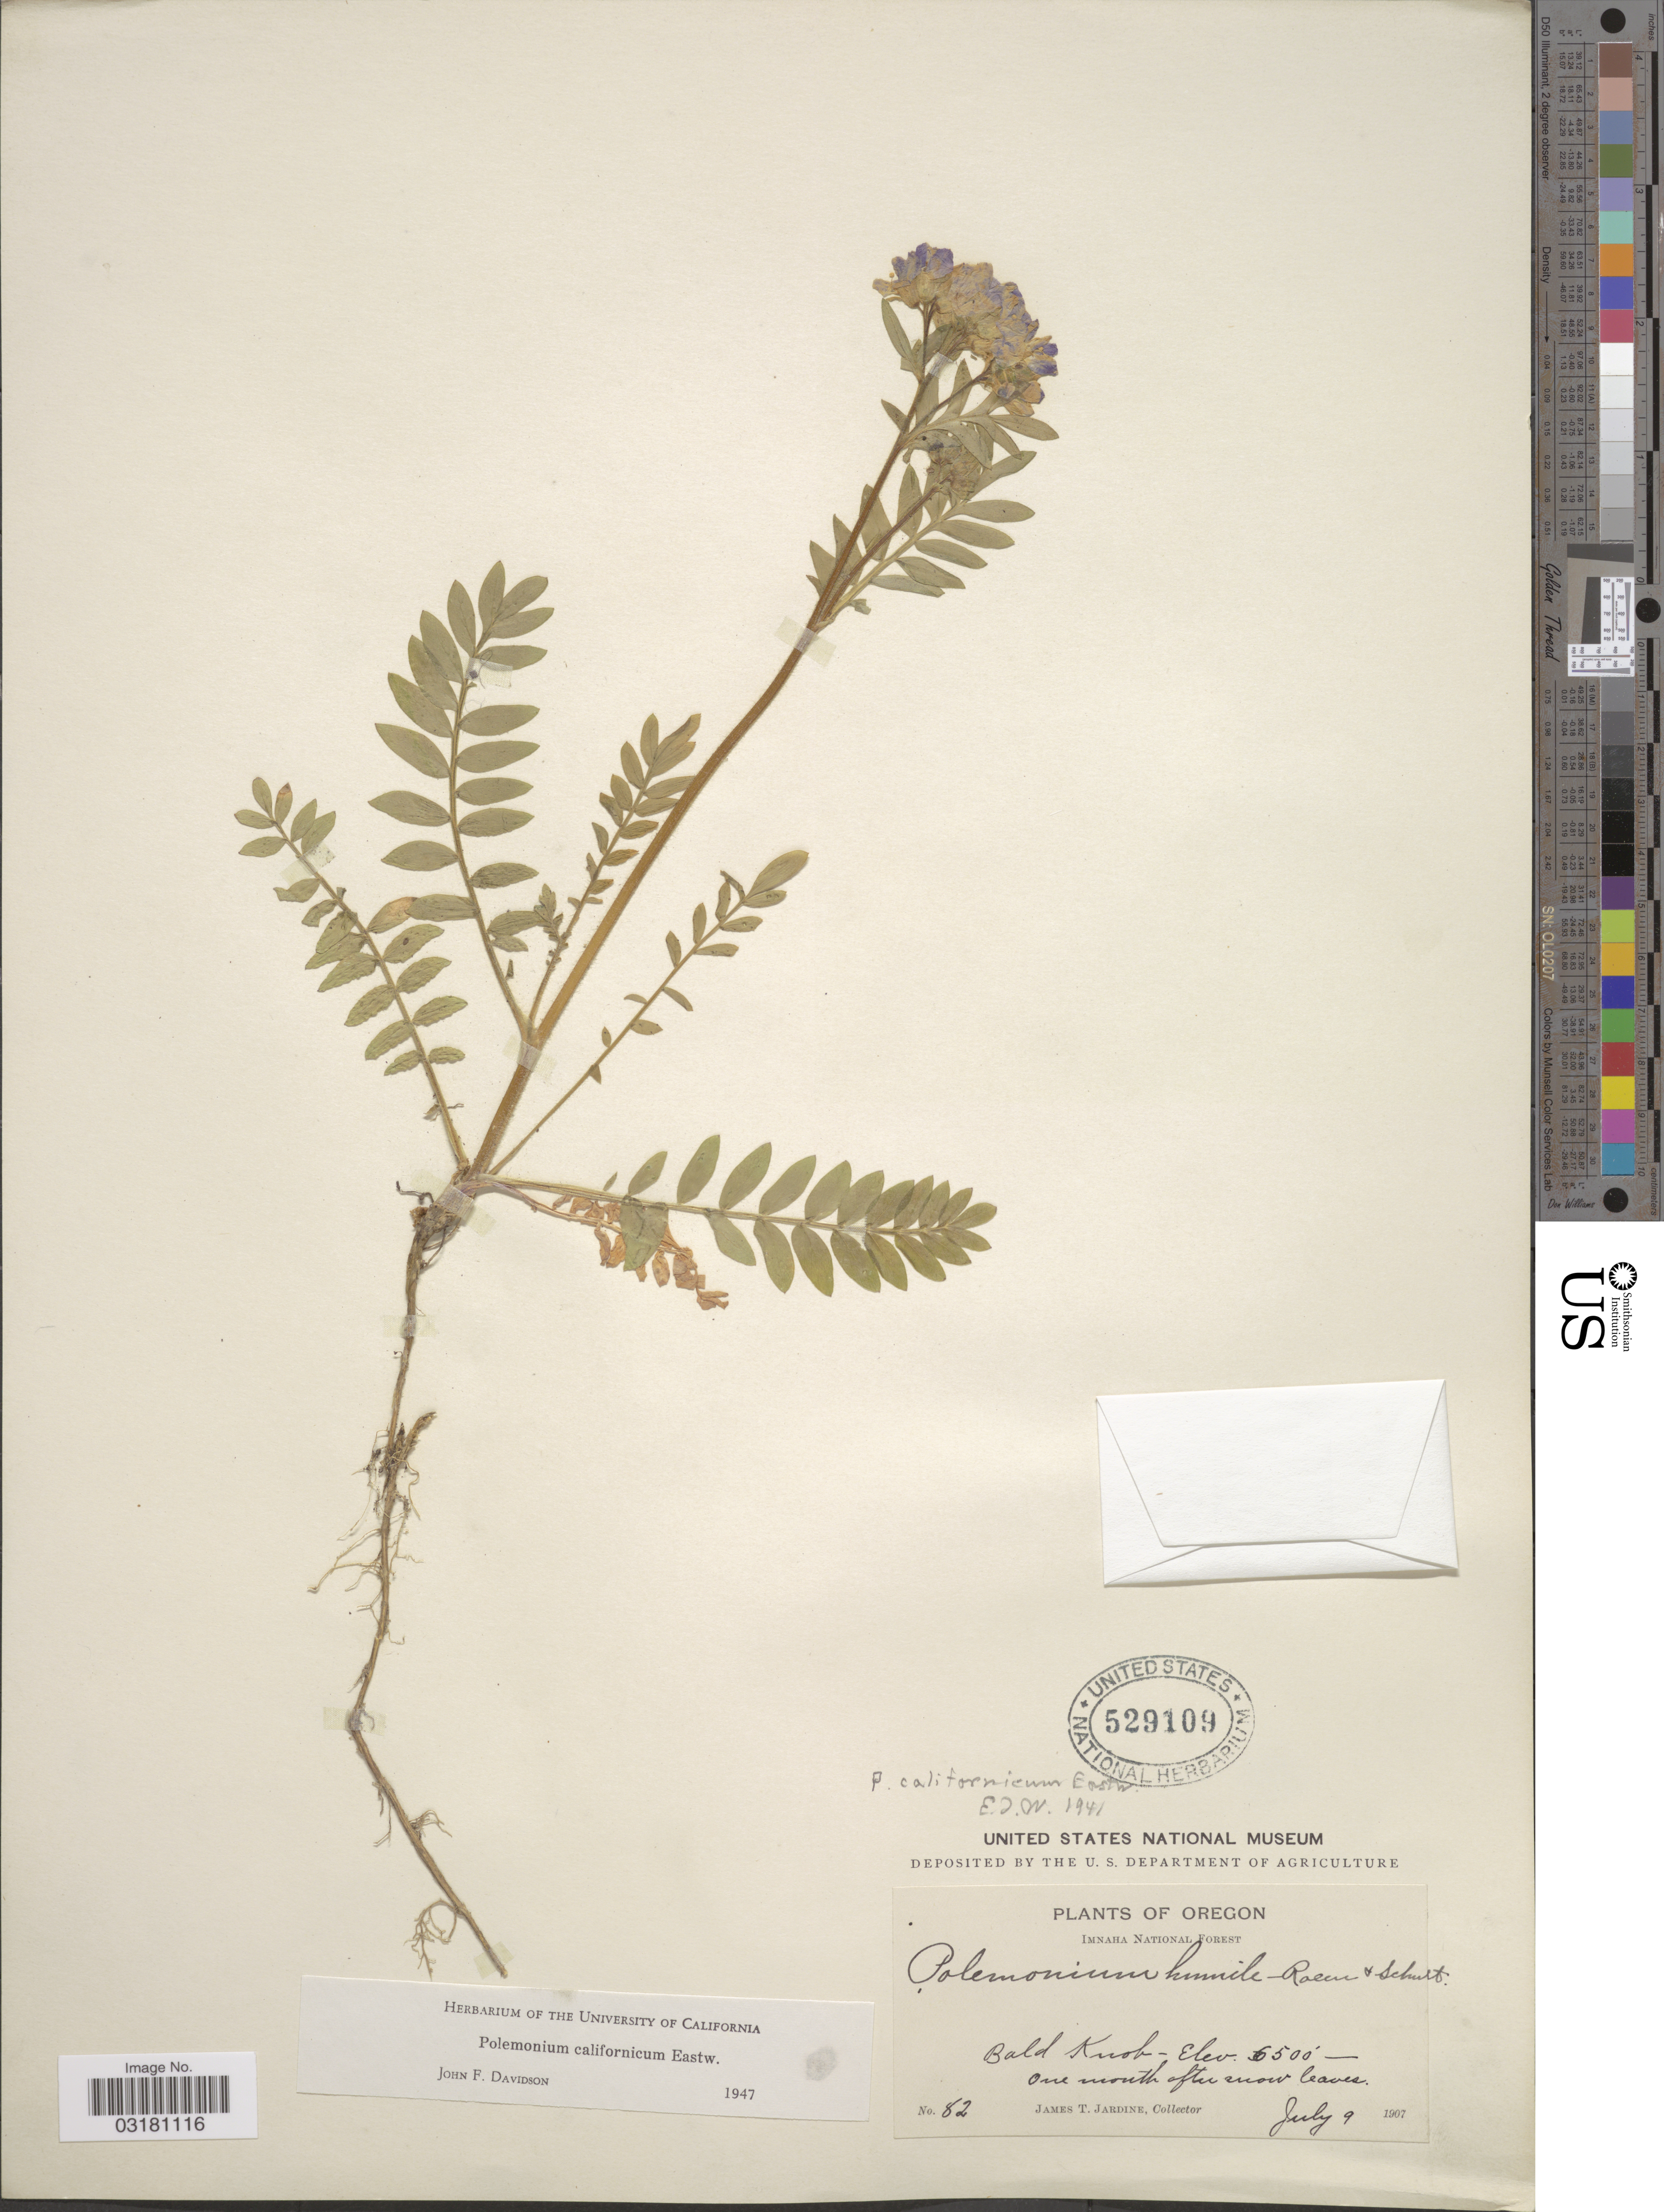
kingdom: Plantae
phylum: Tracheophyta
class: Magnoliopsida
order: Ericales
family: Polemoniaceae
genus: Polemonium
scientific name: Polemonium californicum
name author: Eastw.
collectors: J. T. Jardine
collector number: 82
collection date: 1907-07-09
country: United States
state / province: Oregon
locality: Imnaha National Forest. Bald Knob.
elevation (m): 1981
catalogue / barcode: US 529109